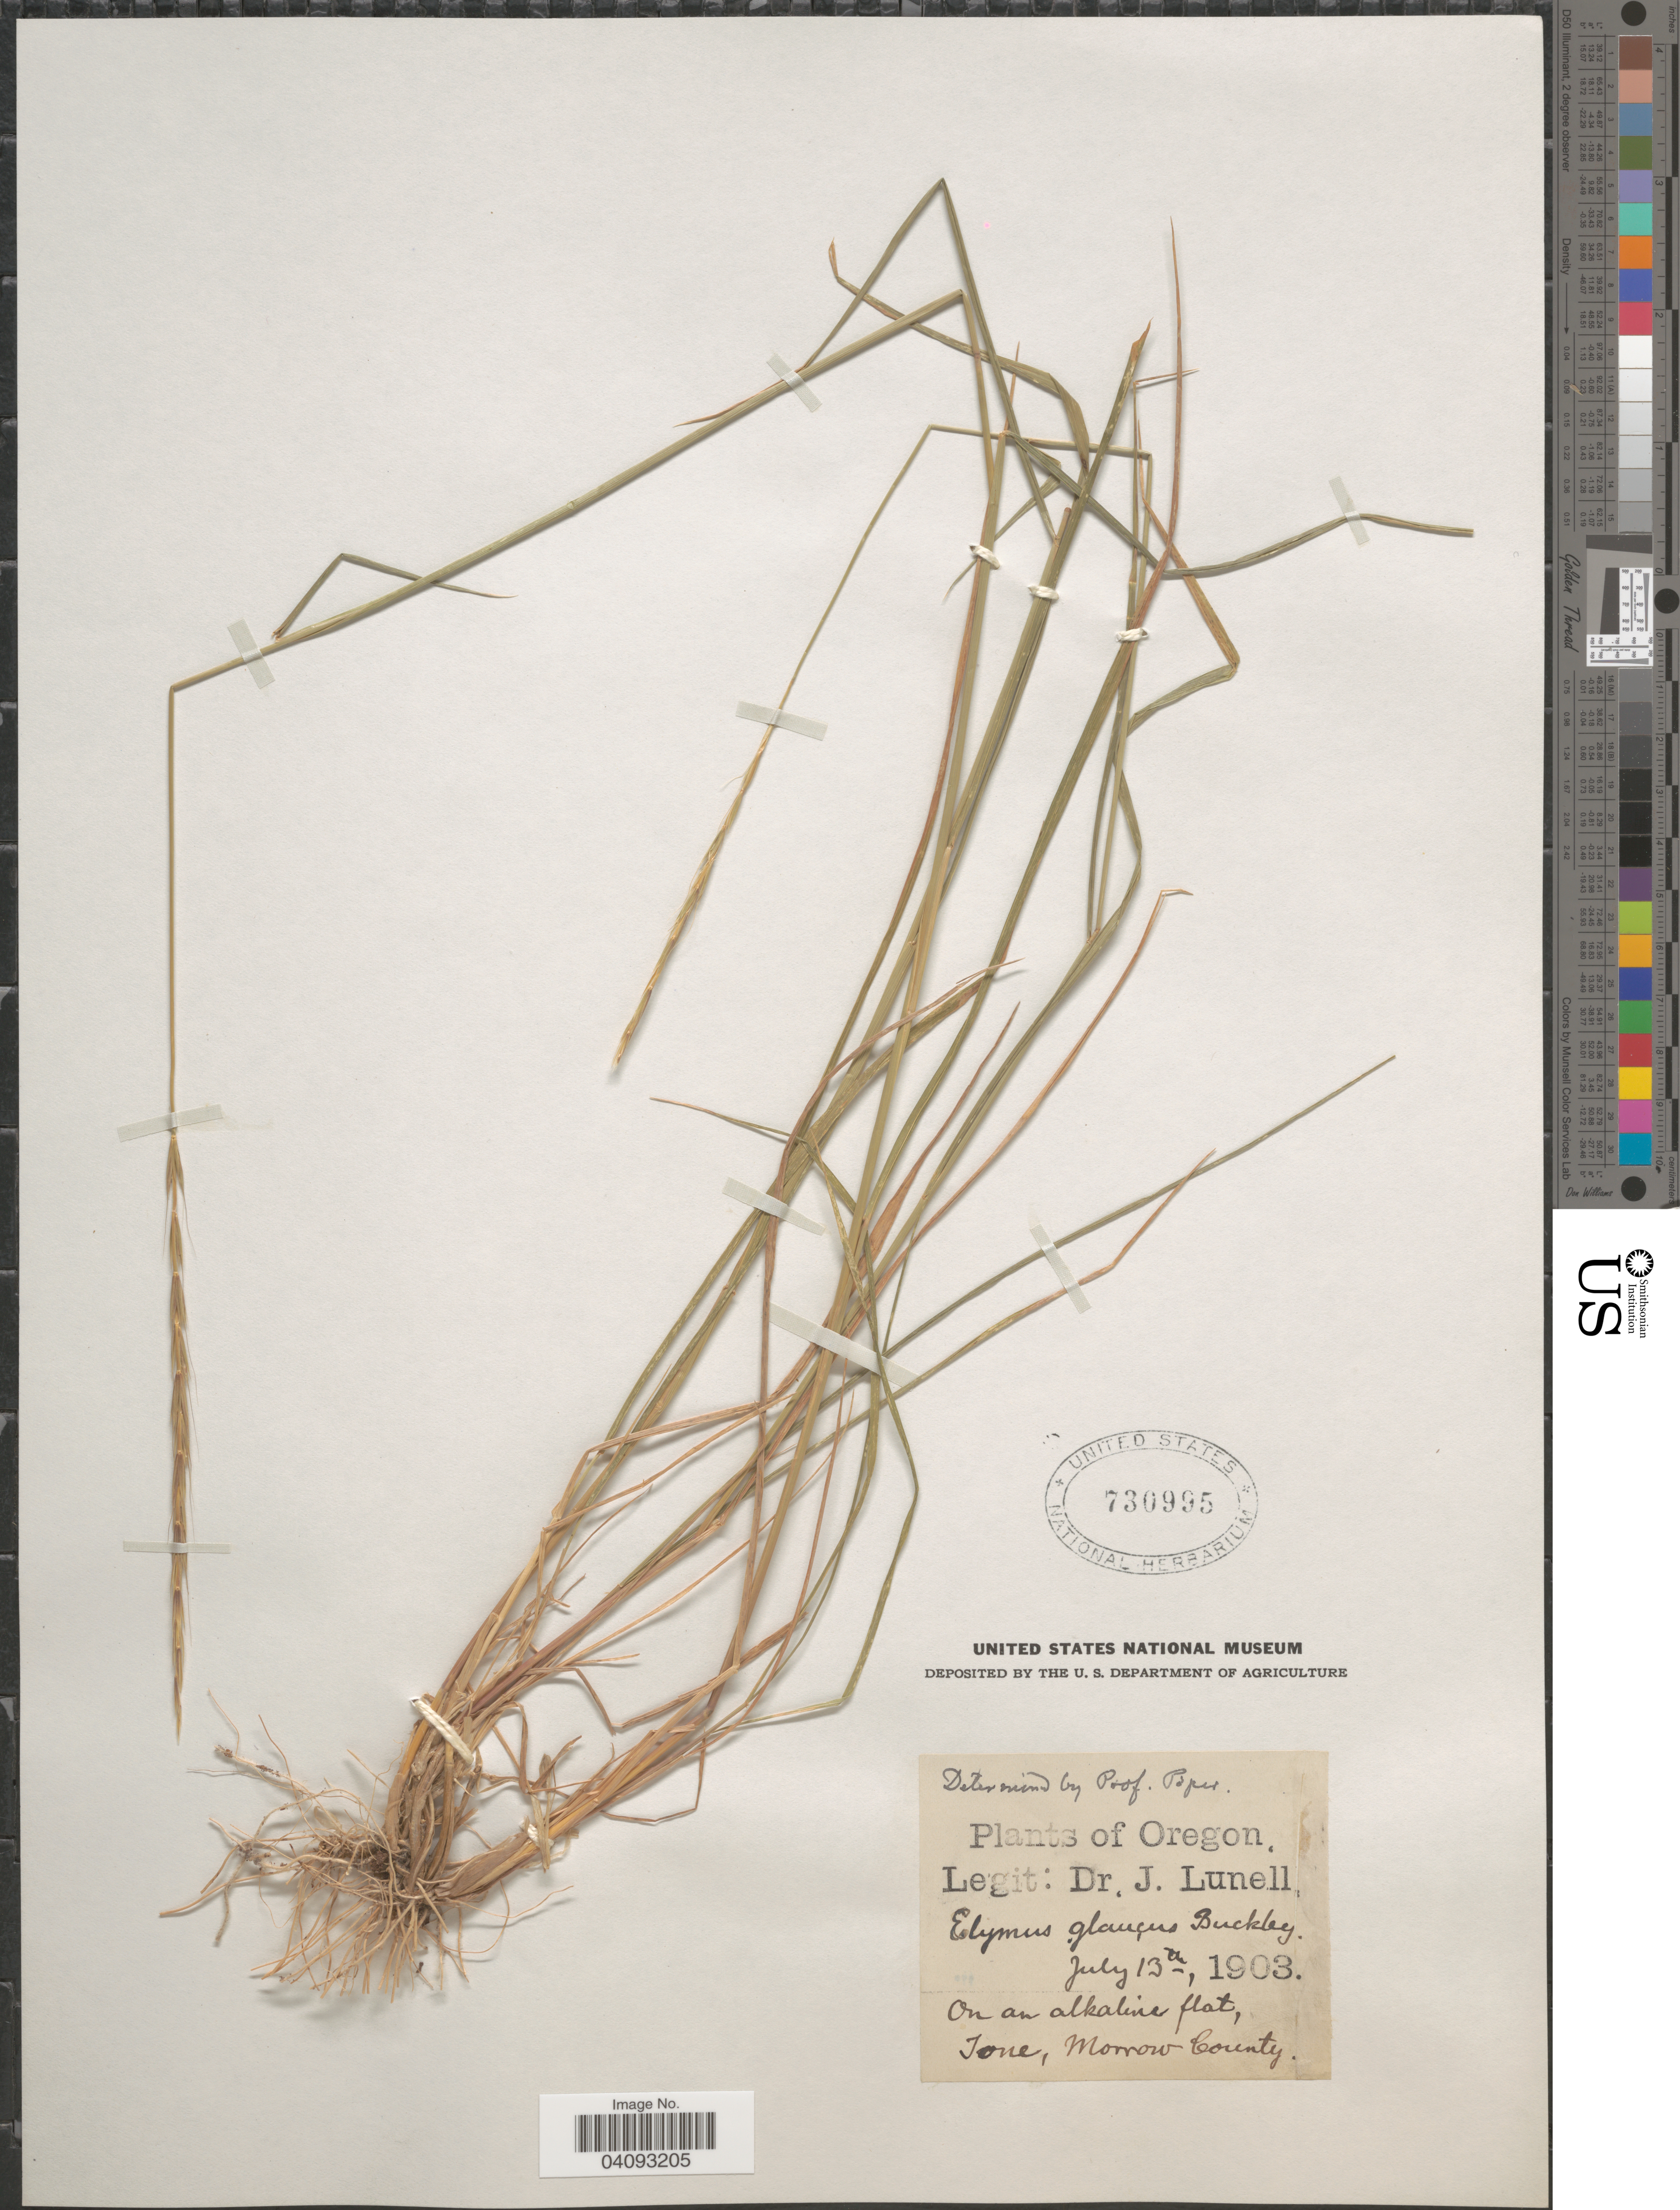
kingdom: Plantae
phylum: Tracheophyta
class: Liliopsida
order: Poales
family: Poaceae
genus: Elymus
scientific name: Elymus glaucus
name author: Buckley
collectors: J. Lunell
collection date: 1903-07-13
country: United States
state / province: Oregon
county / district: Morrow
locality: On an alkaline flat, Ione, Morrow County.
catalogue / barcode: US 730995